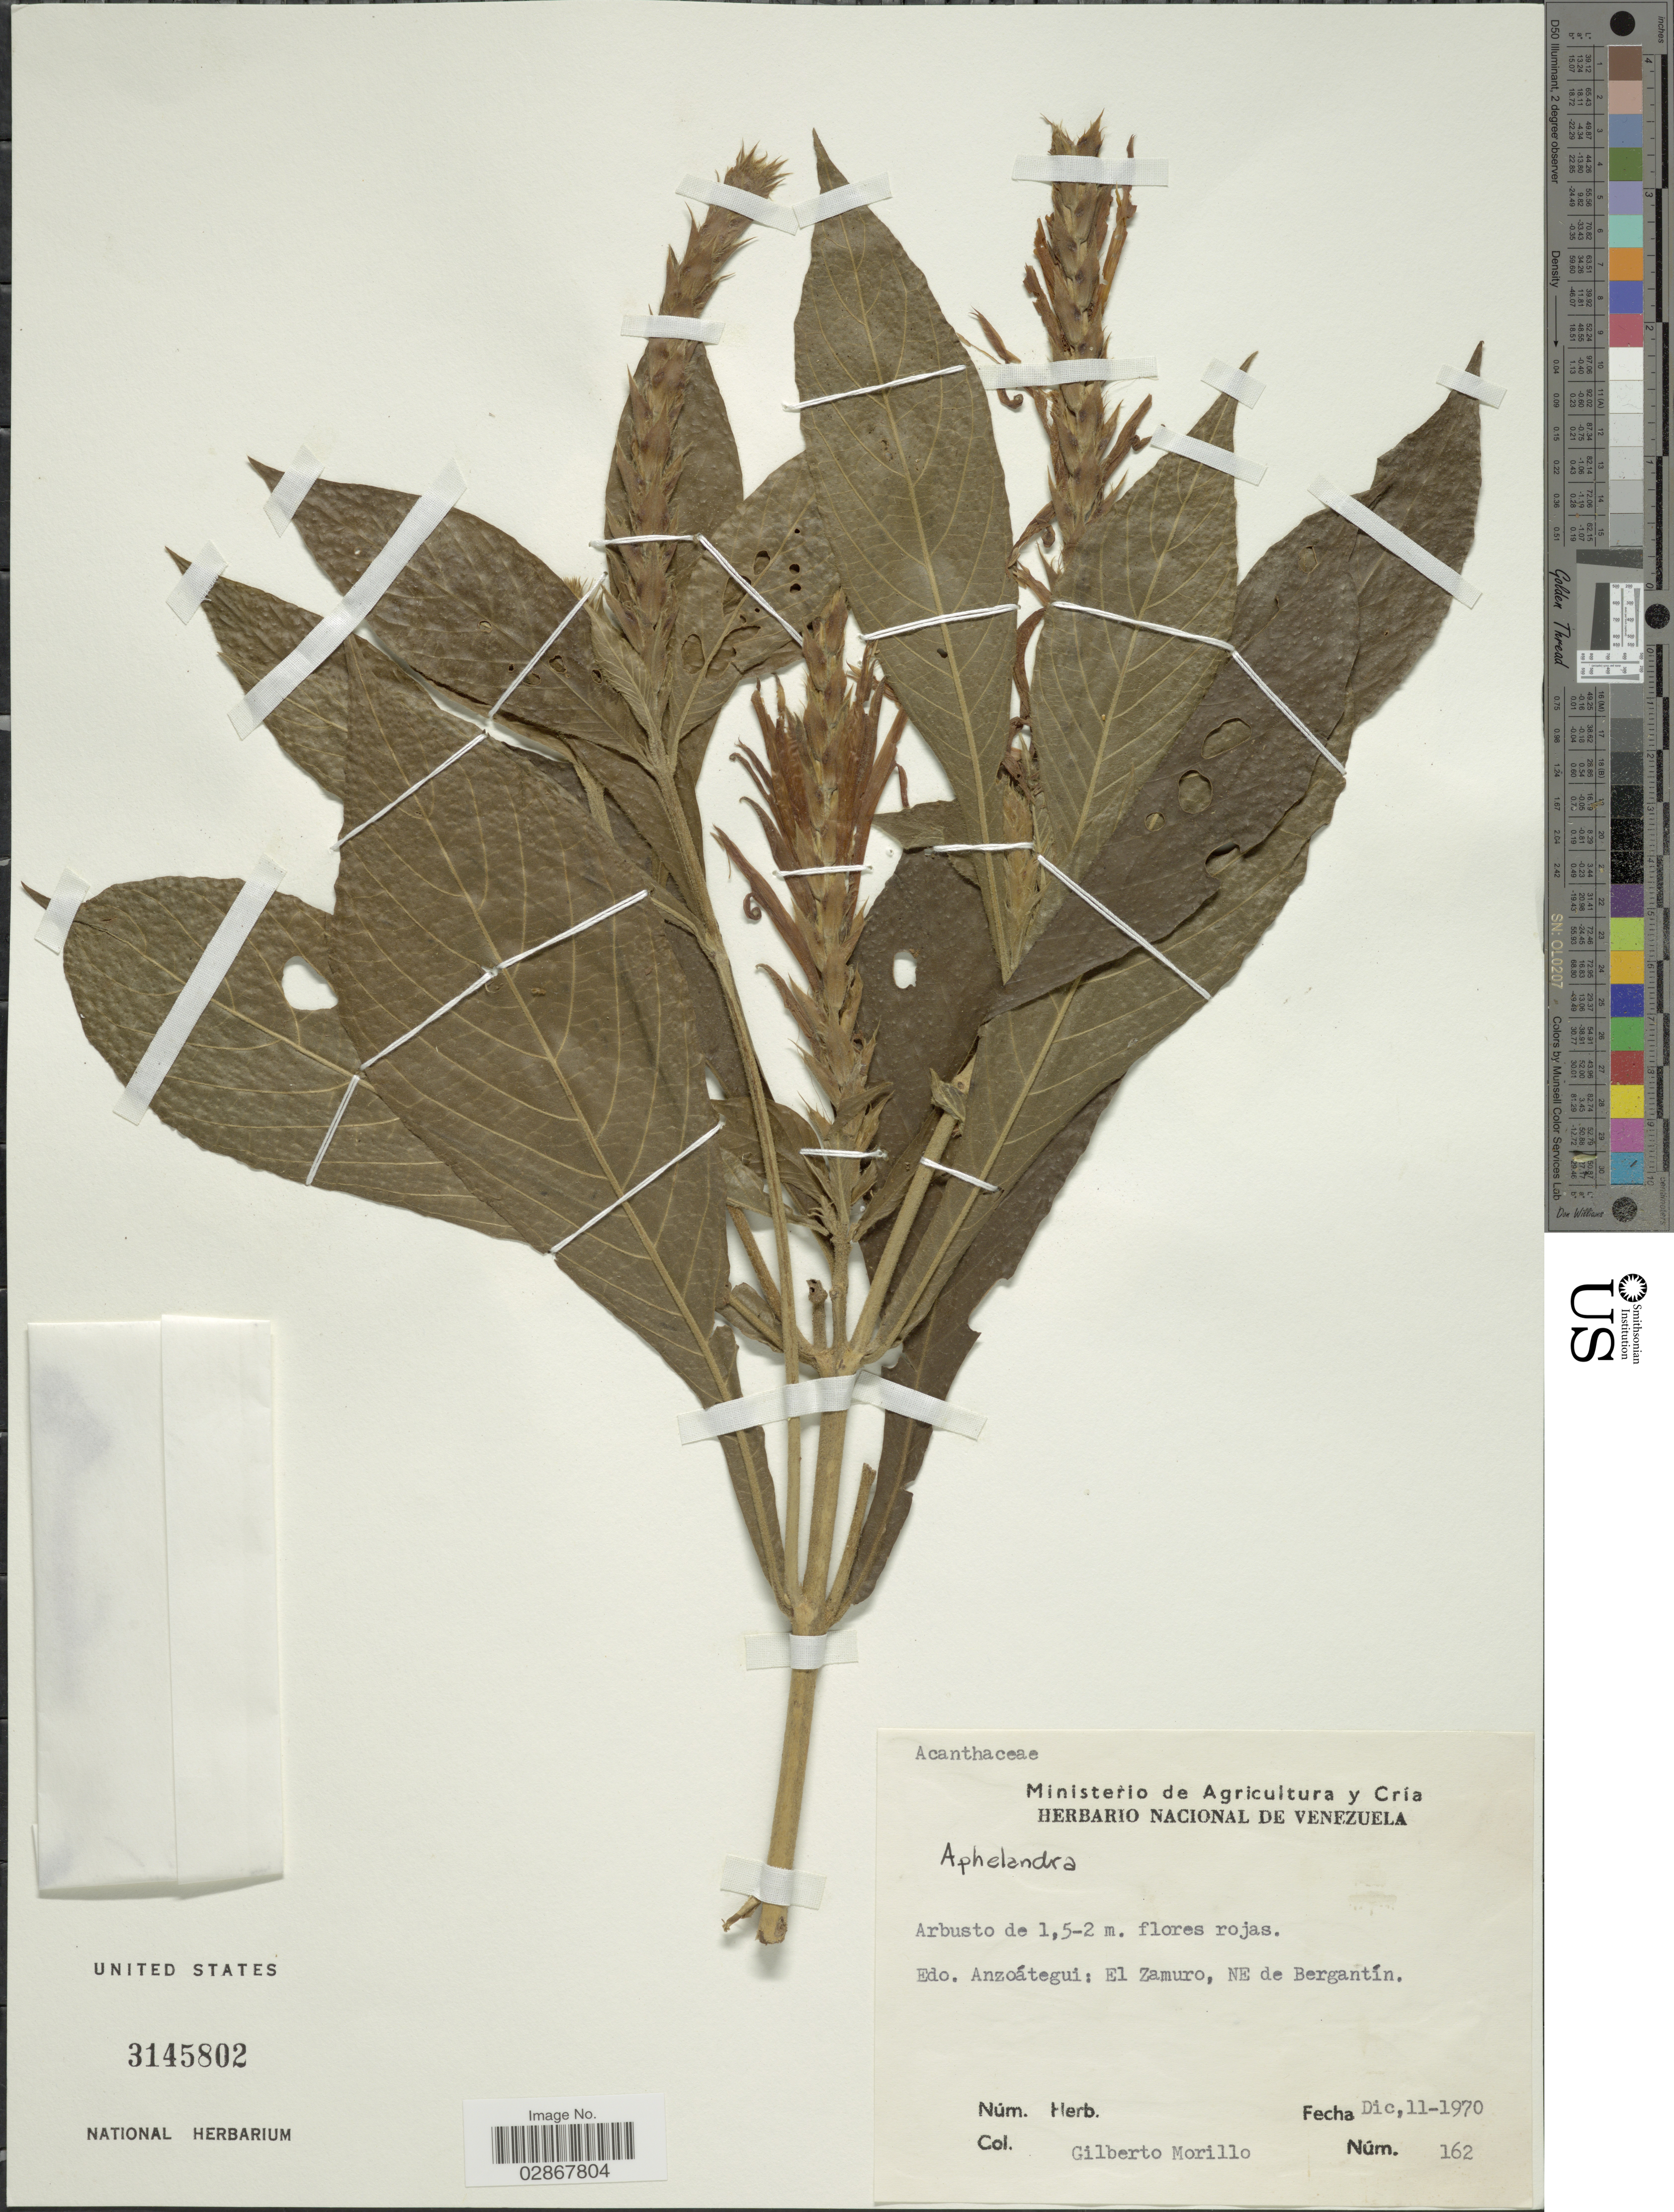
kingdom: Plantae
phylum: Tracheophyta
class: Magnoliopsida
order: Lamiales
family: Acanthaceae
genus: Aphelandra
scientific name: Aphelandra scabra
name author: (Vahl) Sm.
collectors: G. N. Morillo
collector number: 162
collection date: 1970-12-11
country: Venezuela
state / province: Anzoategui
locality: El Zamuro, NE de Bergantín.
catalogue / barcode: US 3145802